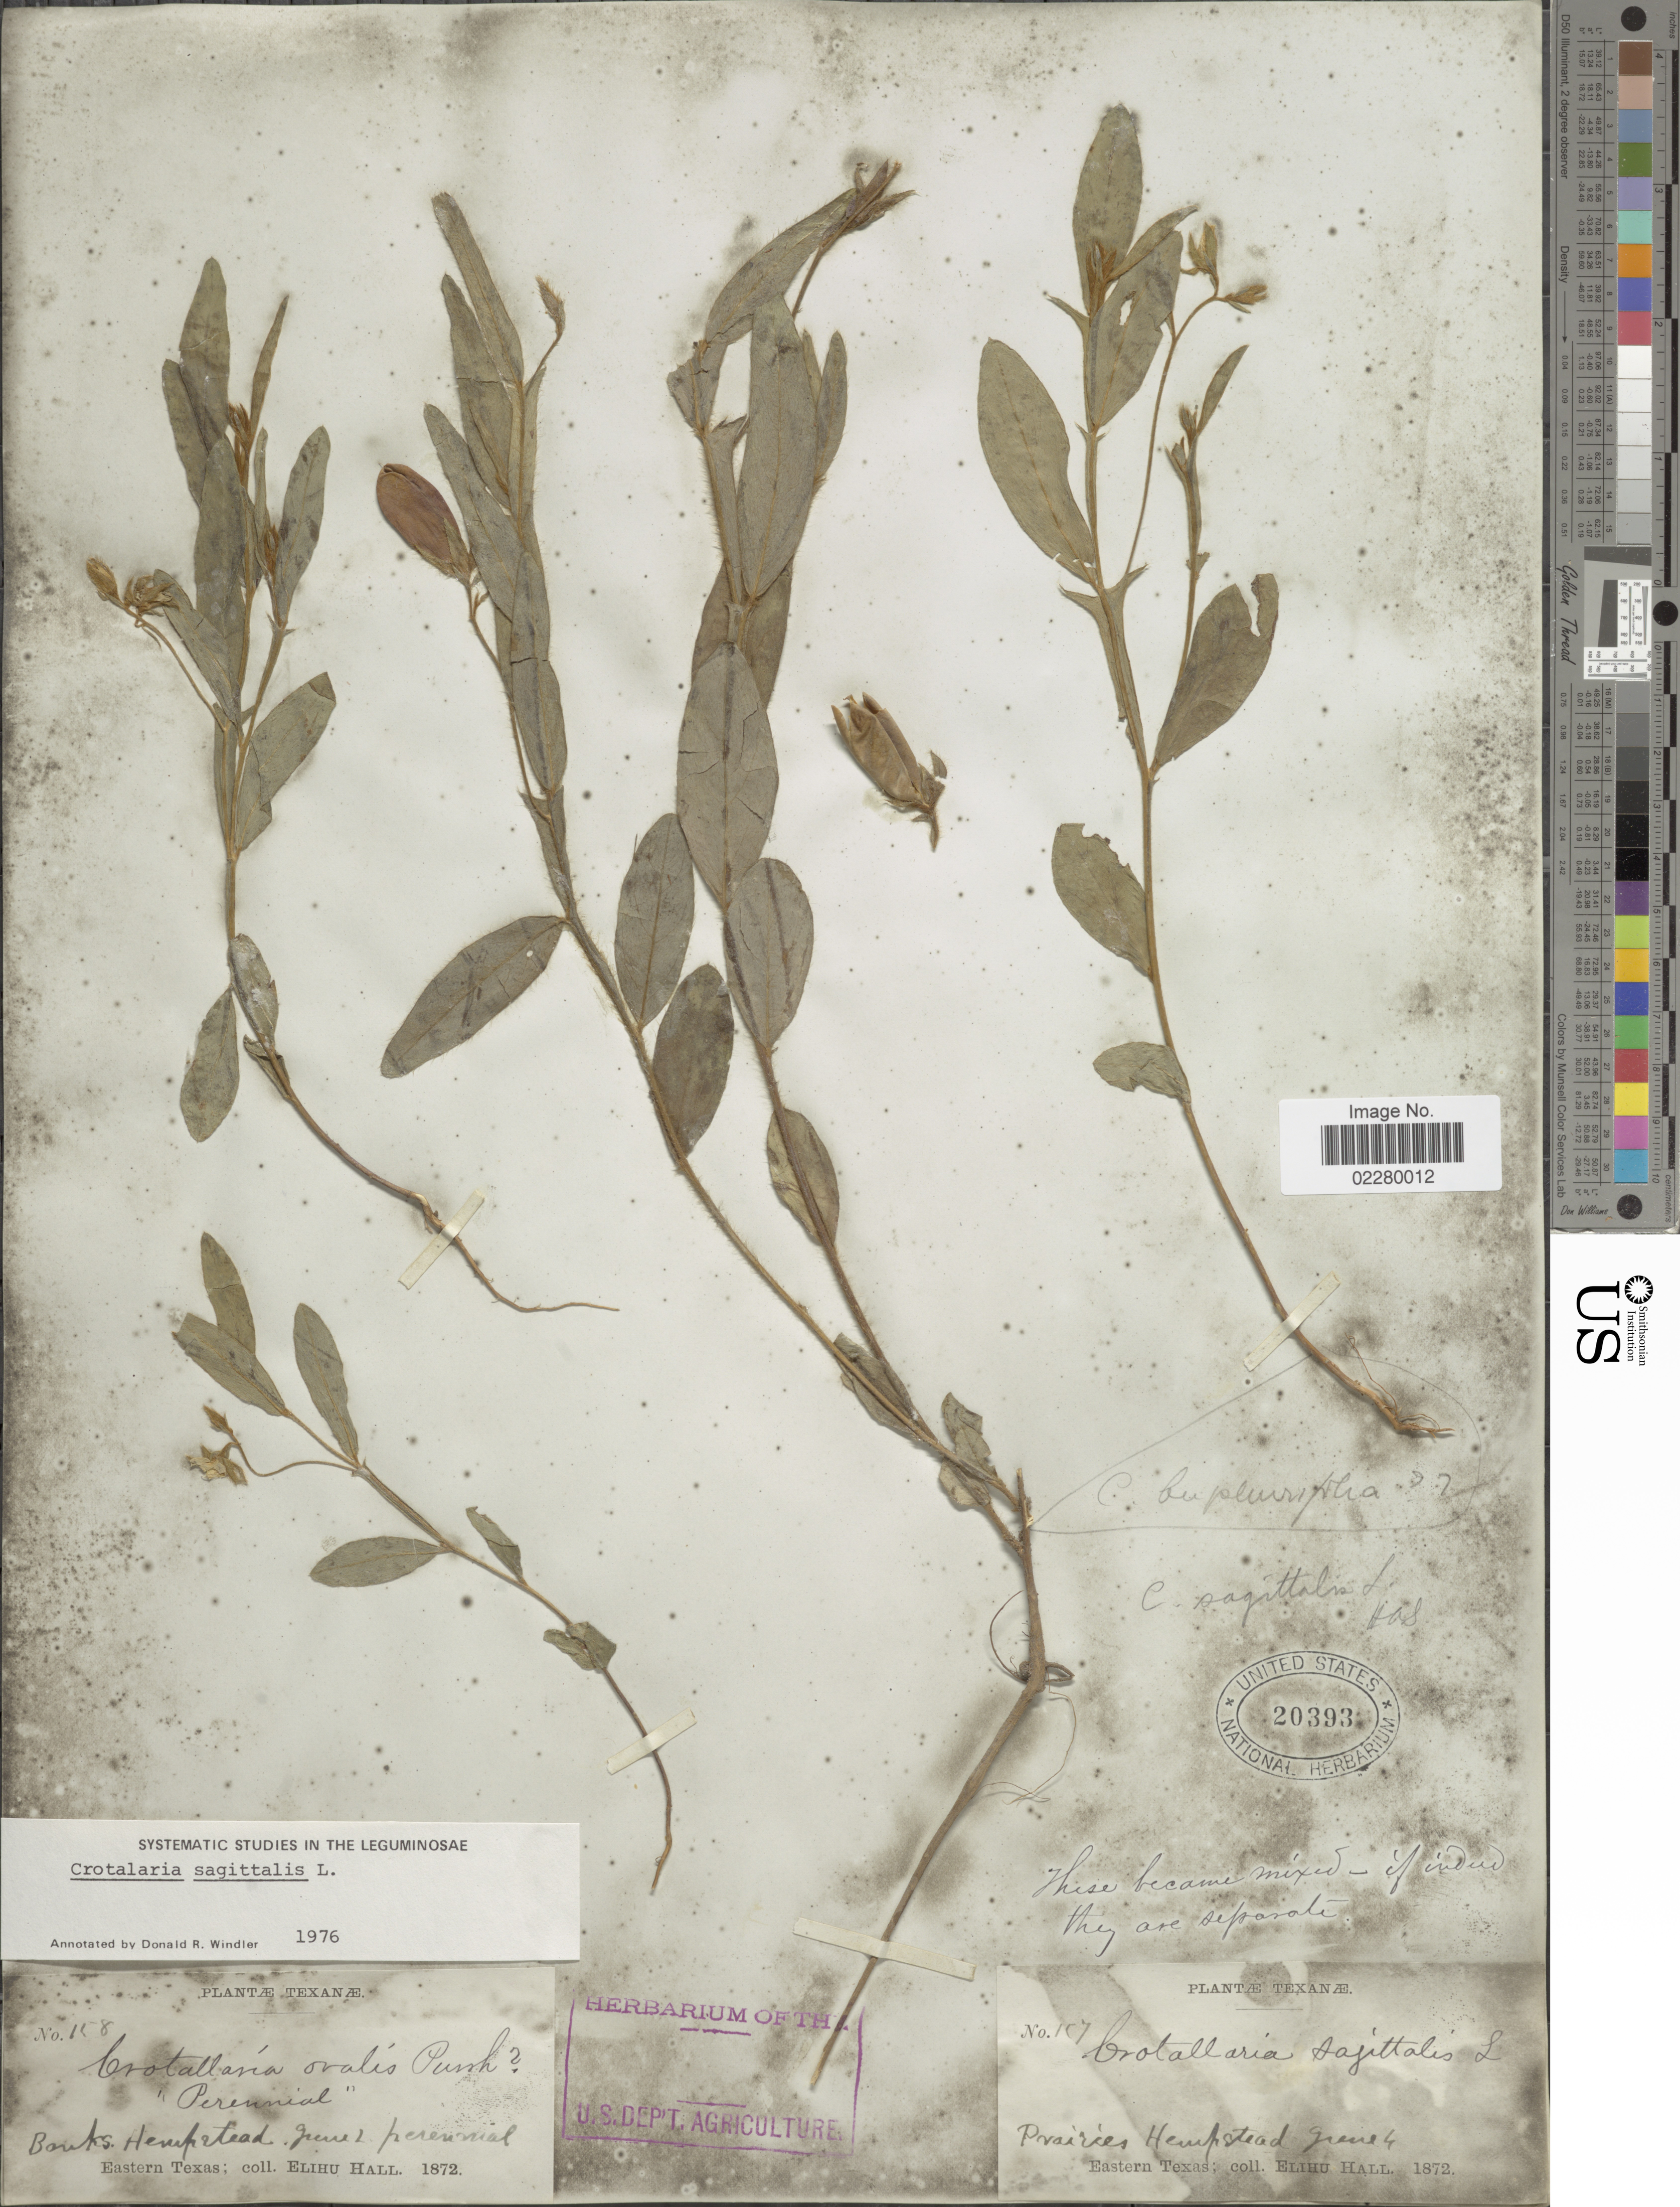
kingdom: Plantae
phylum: Tracheophyta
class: Magnoliopsida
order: Fabales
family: Fabaceae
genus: Crotalaria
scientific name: Crotalaria sagittalis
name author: L.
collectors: E. Hall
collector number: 158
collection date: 1872-06-02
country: United States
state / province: Texas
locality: Texanæ. Banks Hempstead. Eastern Texas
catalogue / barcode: US 20393